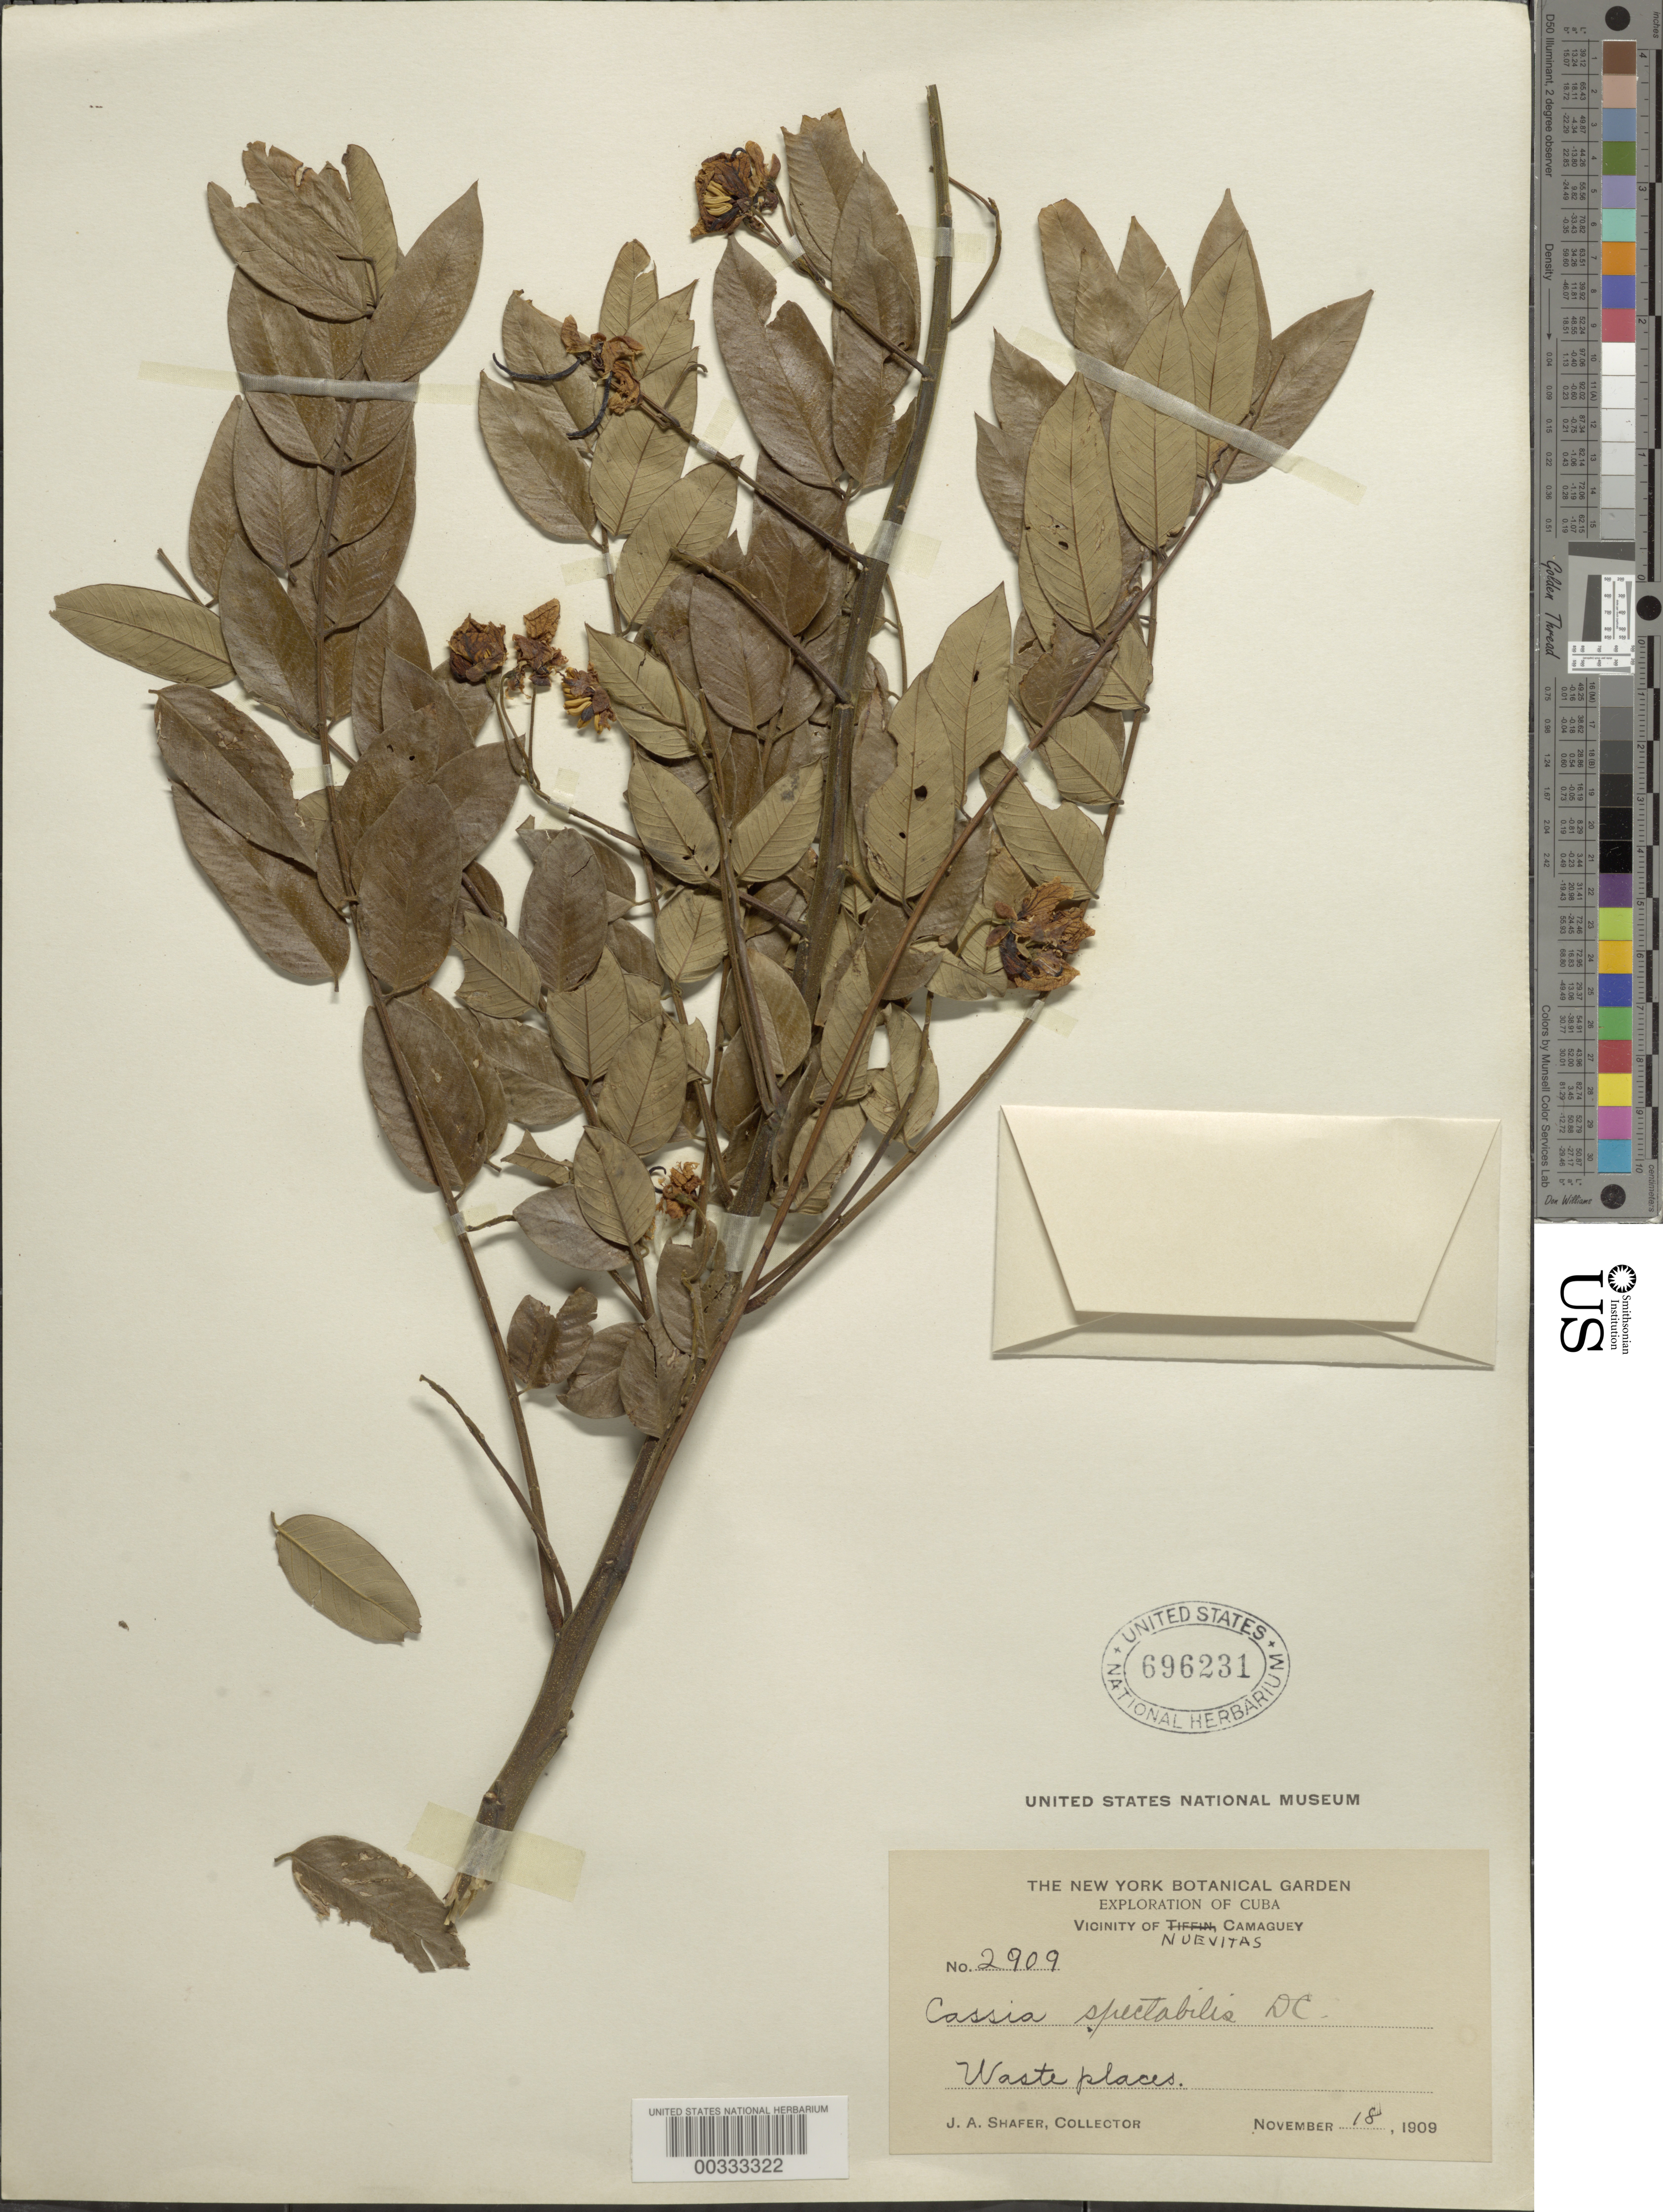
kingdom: Plantae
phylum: Tracheophyta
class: Magnoliopsida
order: Fabales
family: Fabaceae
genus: Senna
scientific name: Senna spectabilis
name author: (DC.) H.S. Irwin & Barneby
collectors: J. A. Shafer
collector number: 2909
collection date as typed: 18 Nov 1909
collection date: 1909-11-18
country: Cuba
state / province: Camagüey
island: Greater Antilles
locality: Vicinity of Nuevitas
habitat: Waste places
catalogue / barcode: US 696231